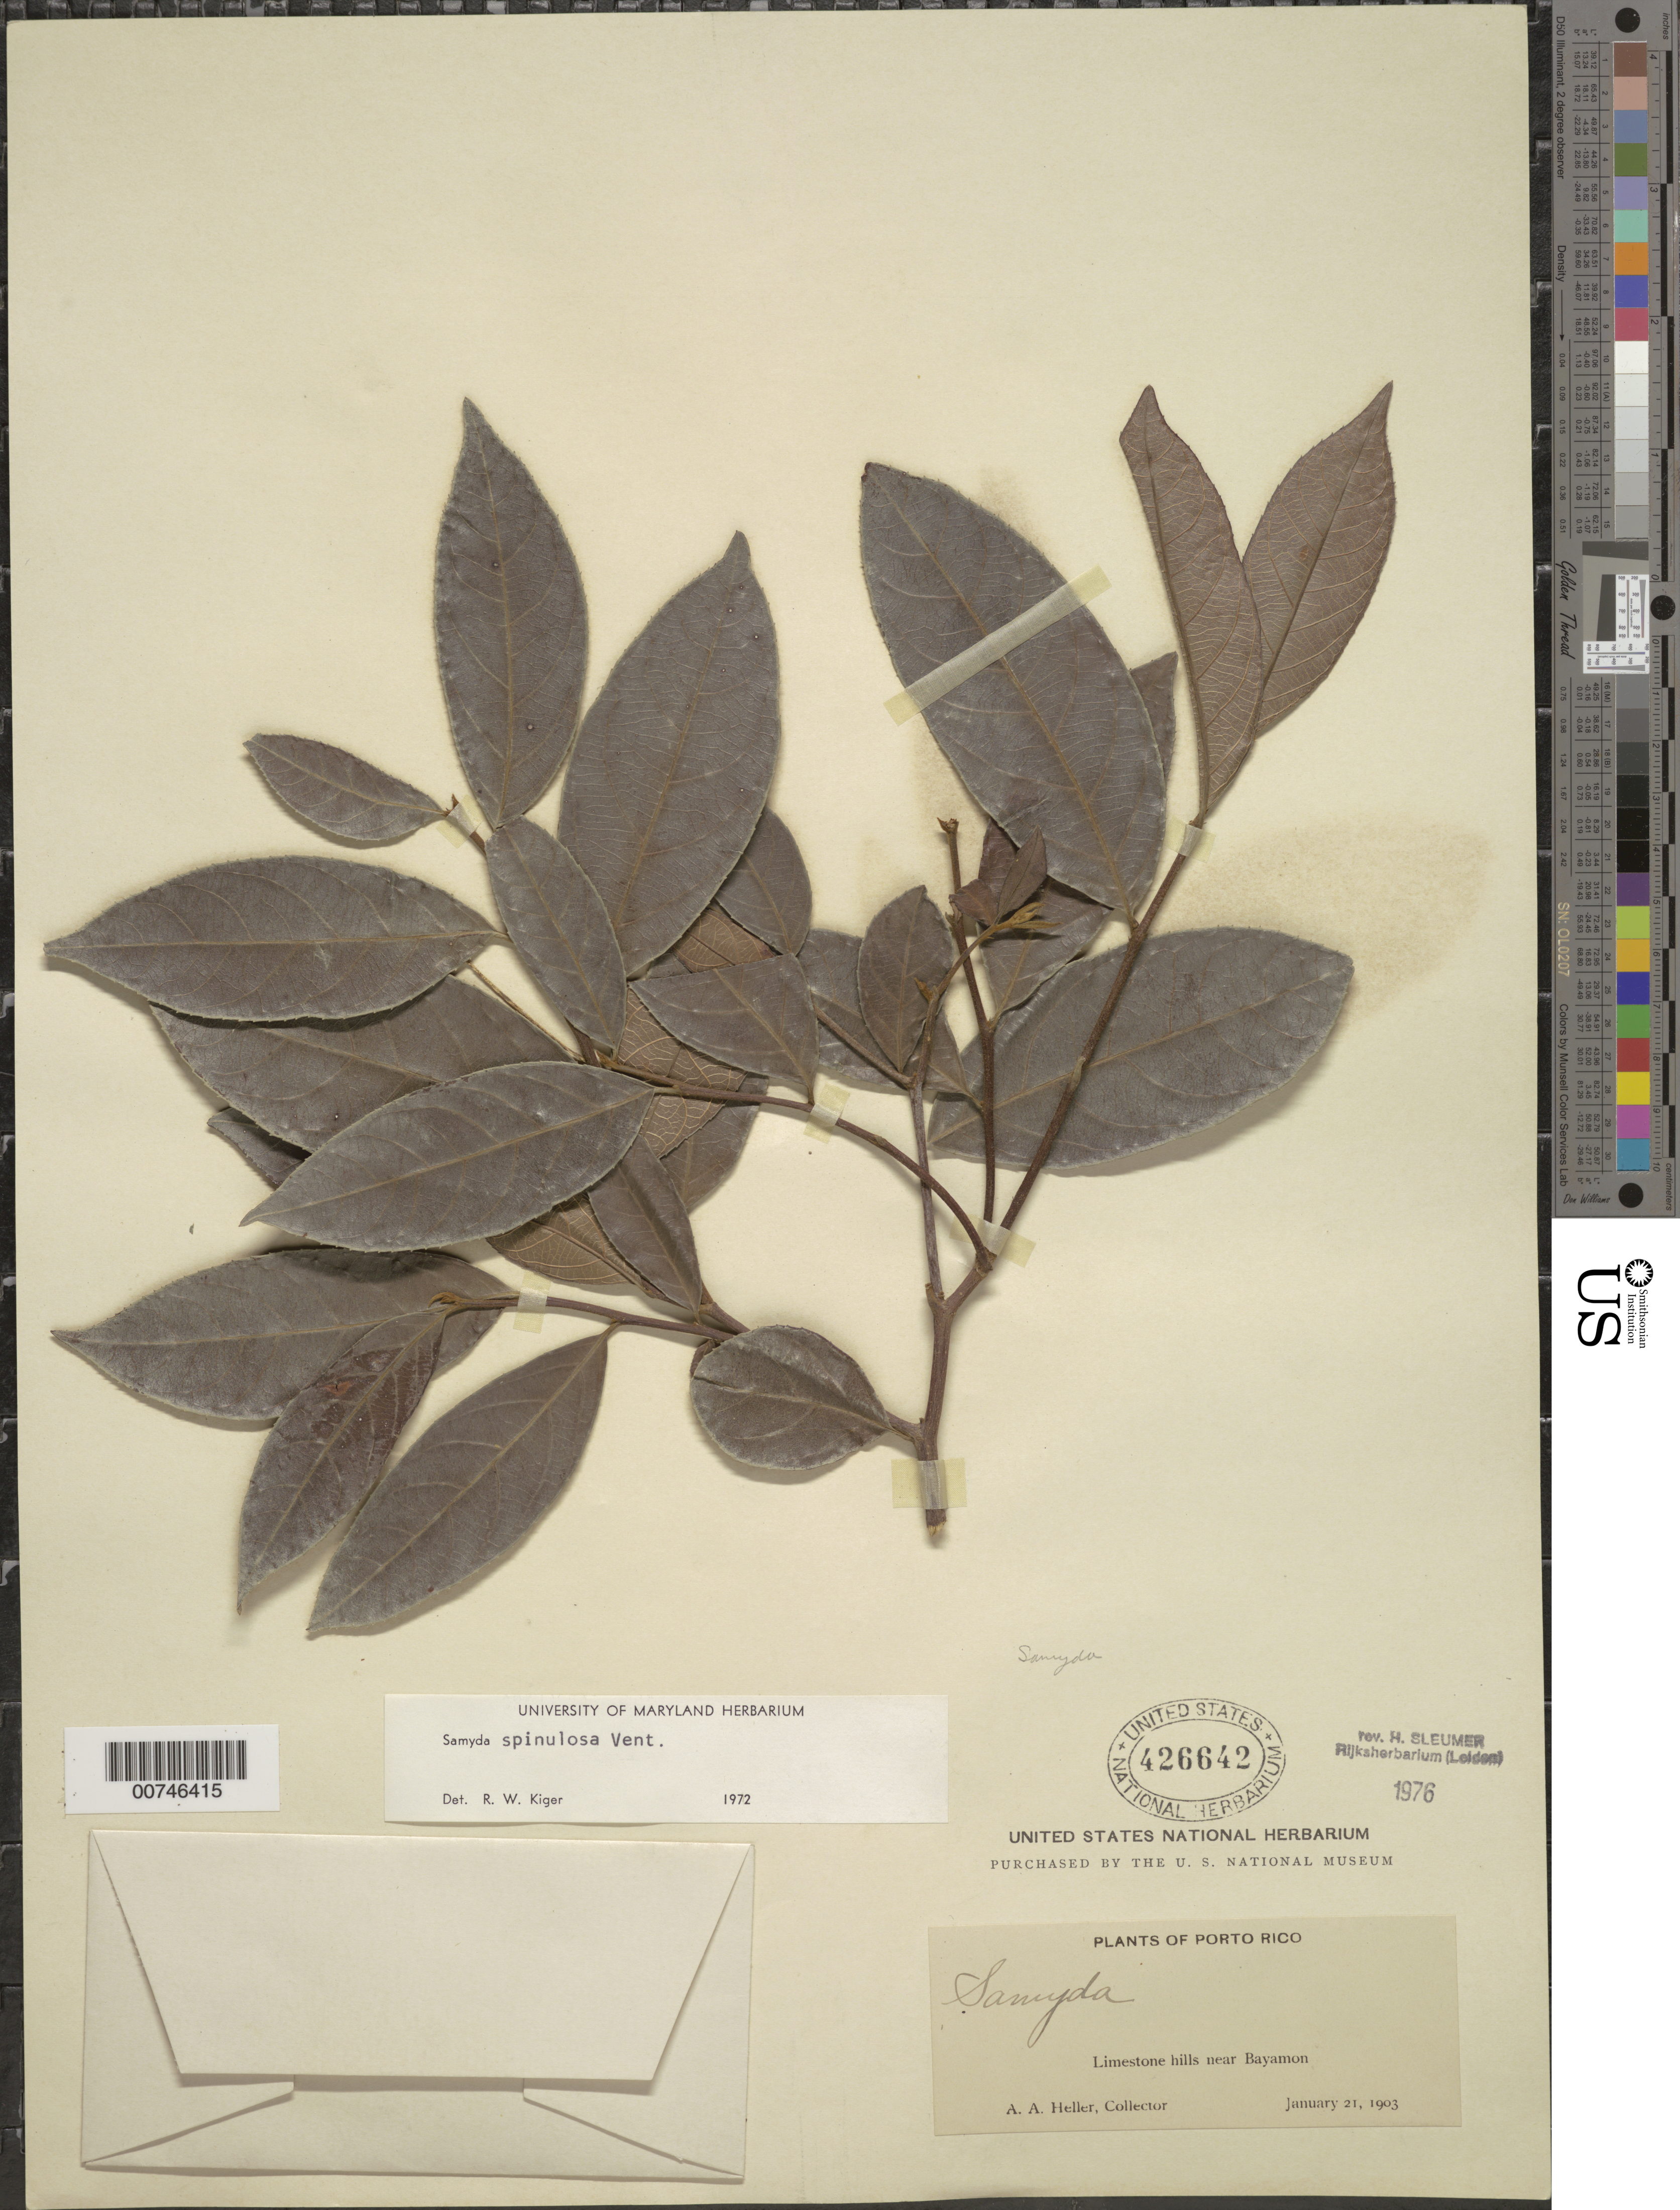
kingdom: Plantae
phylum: Tracheophyta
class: Magnoliopsida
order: Malpighiales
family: Salicaceae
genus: Casearia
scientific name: Casearia spinulosa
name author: (Vent.) T. Samar. & M.H. Alford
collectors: A. A. Heller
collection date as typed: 21 Jan 1903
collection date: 1903-01-21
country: Puerto Rico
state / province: Bayamón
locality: Near Bayamón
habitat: Limestone hills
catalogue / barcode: US 426642